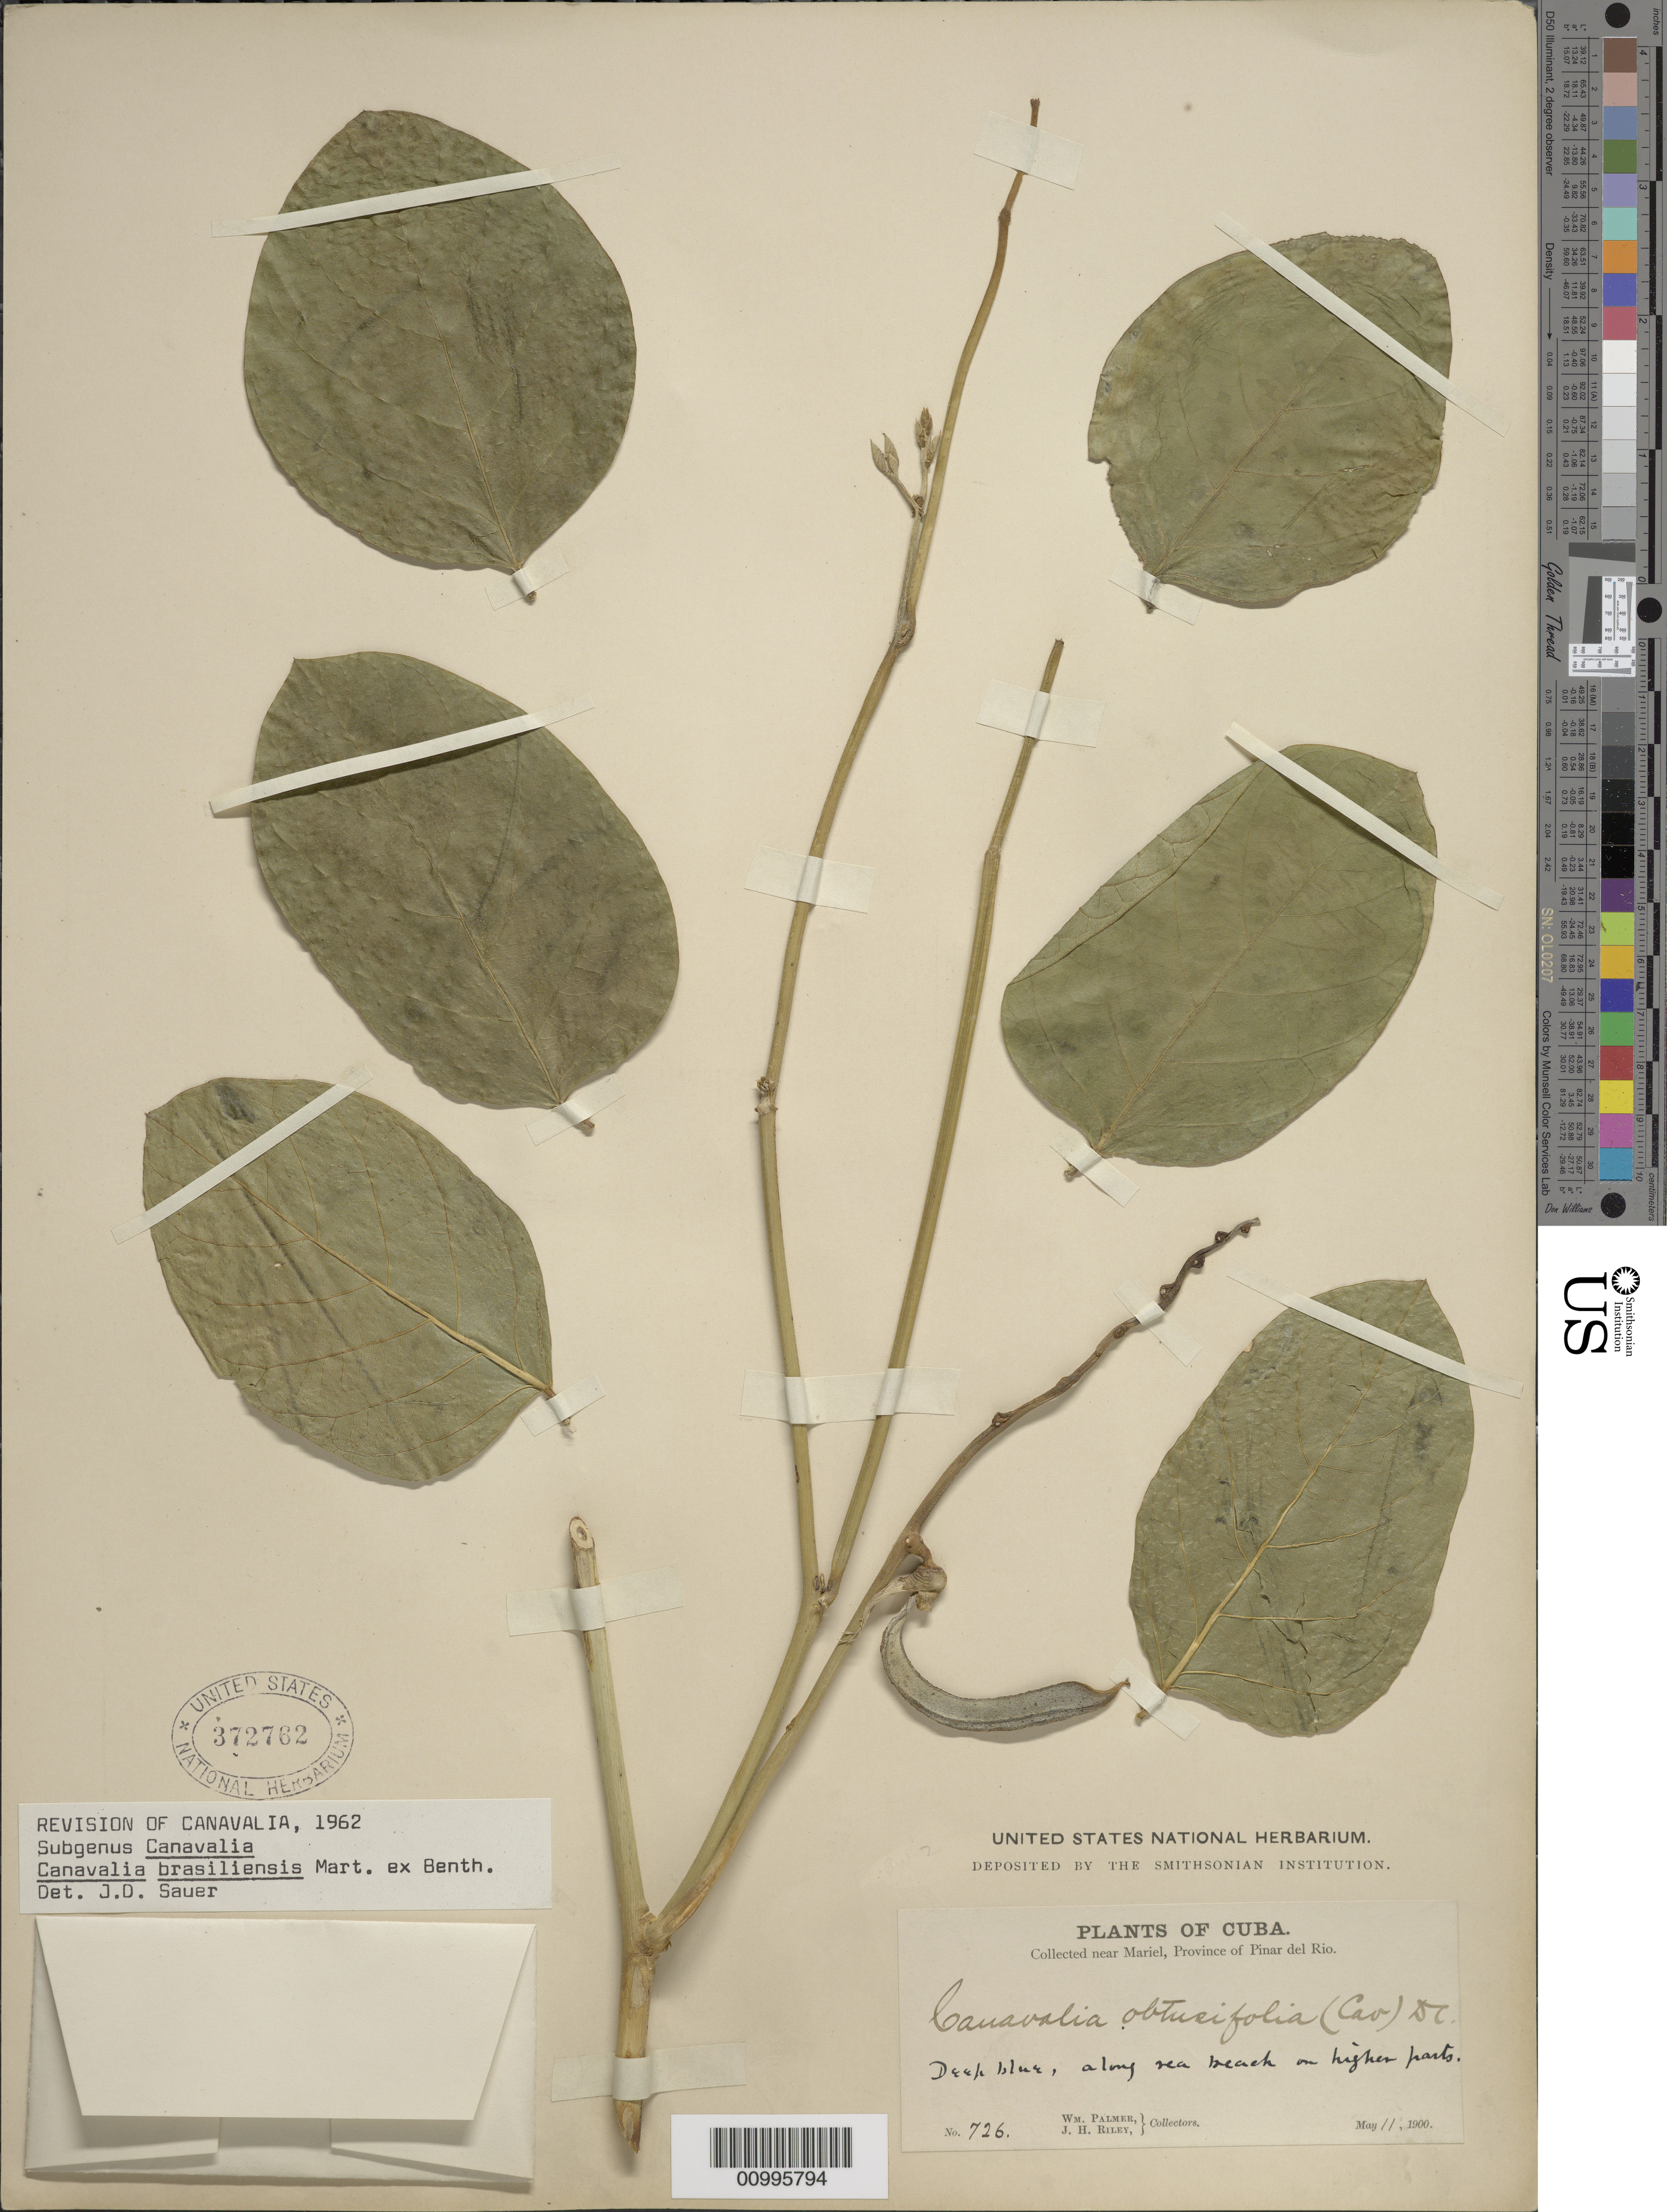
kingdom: Plantae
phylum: Tracheophyta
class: Magnoliopsida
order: Fabales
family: Fabaceae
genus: Canavalia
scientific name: Canavalia brasiliensis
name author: Mart. ex Benth.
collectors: W. Palmer & J. H. Riley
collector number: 726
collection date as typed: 11 May 1900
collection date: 1900-05-11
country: Cuba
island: Cuba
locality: Collected near Mariel, Province of Pinar del Rio Along sea beach on higher parts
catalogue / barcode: US 372762